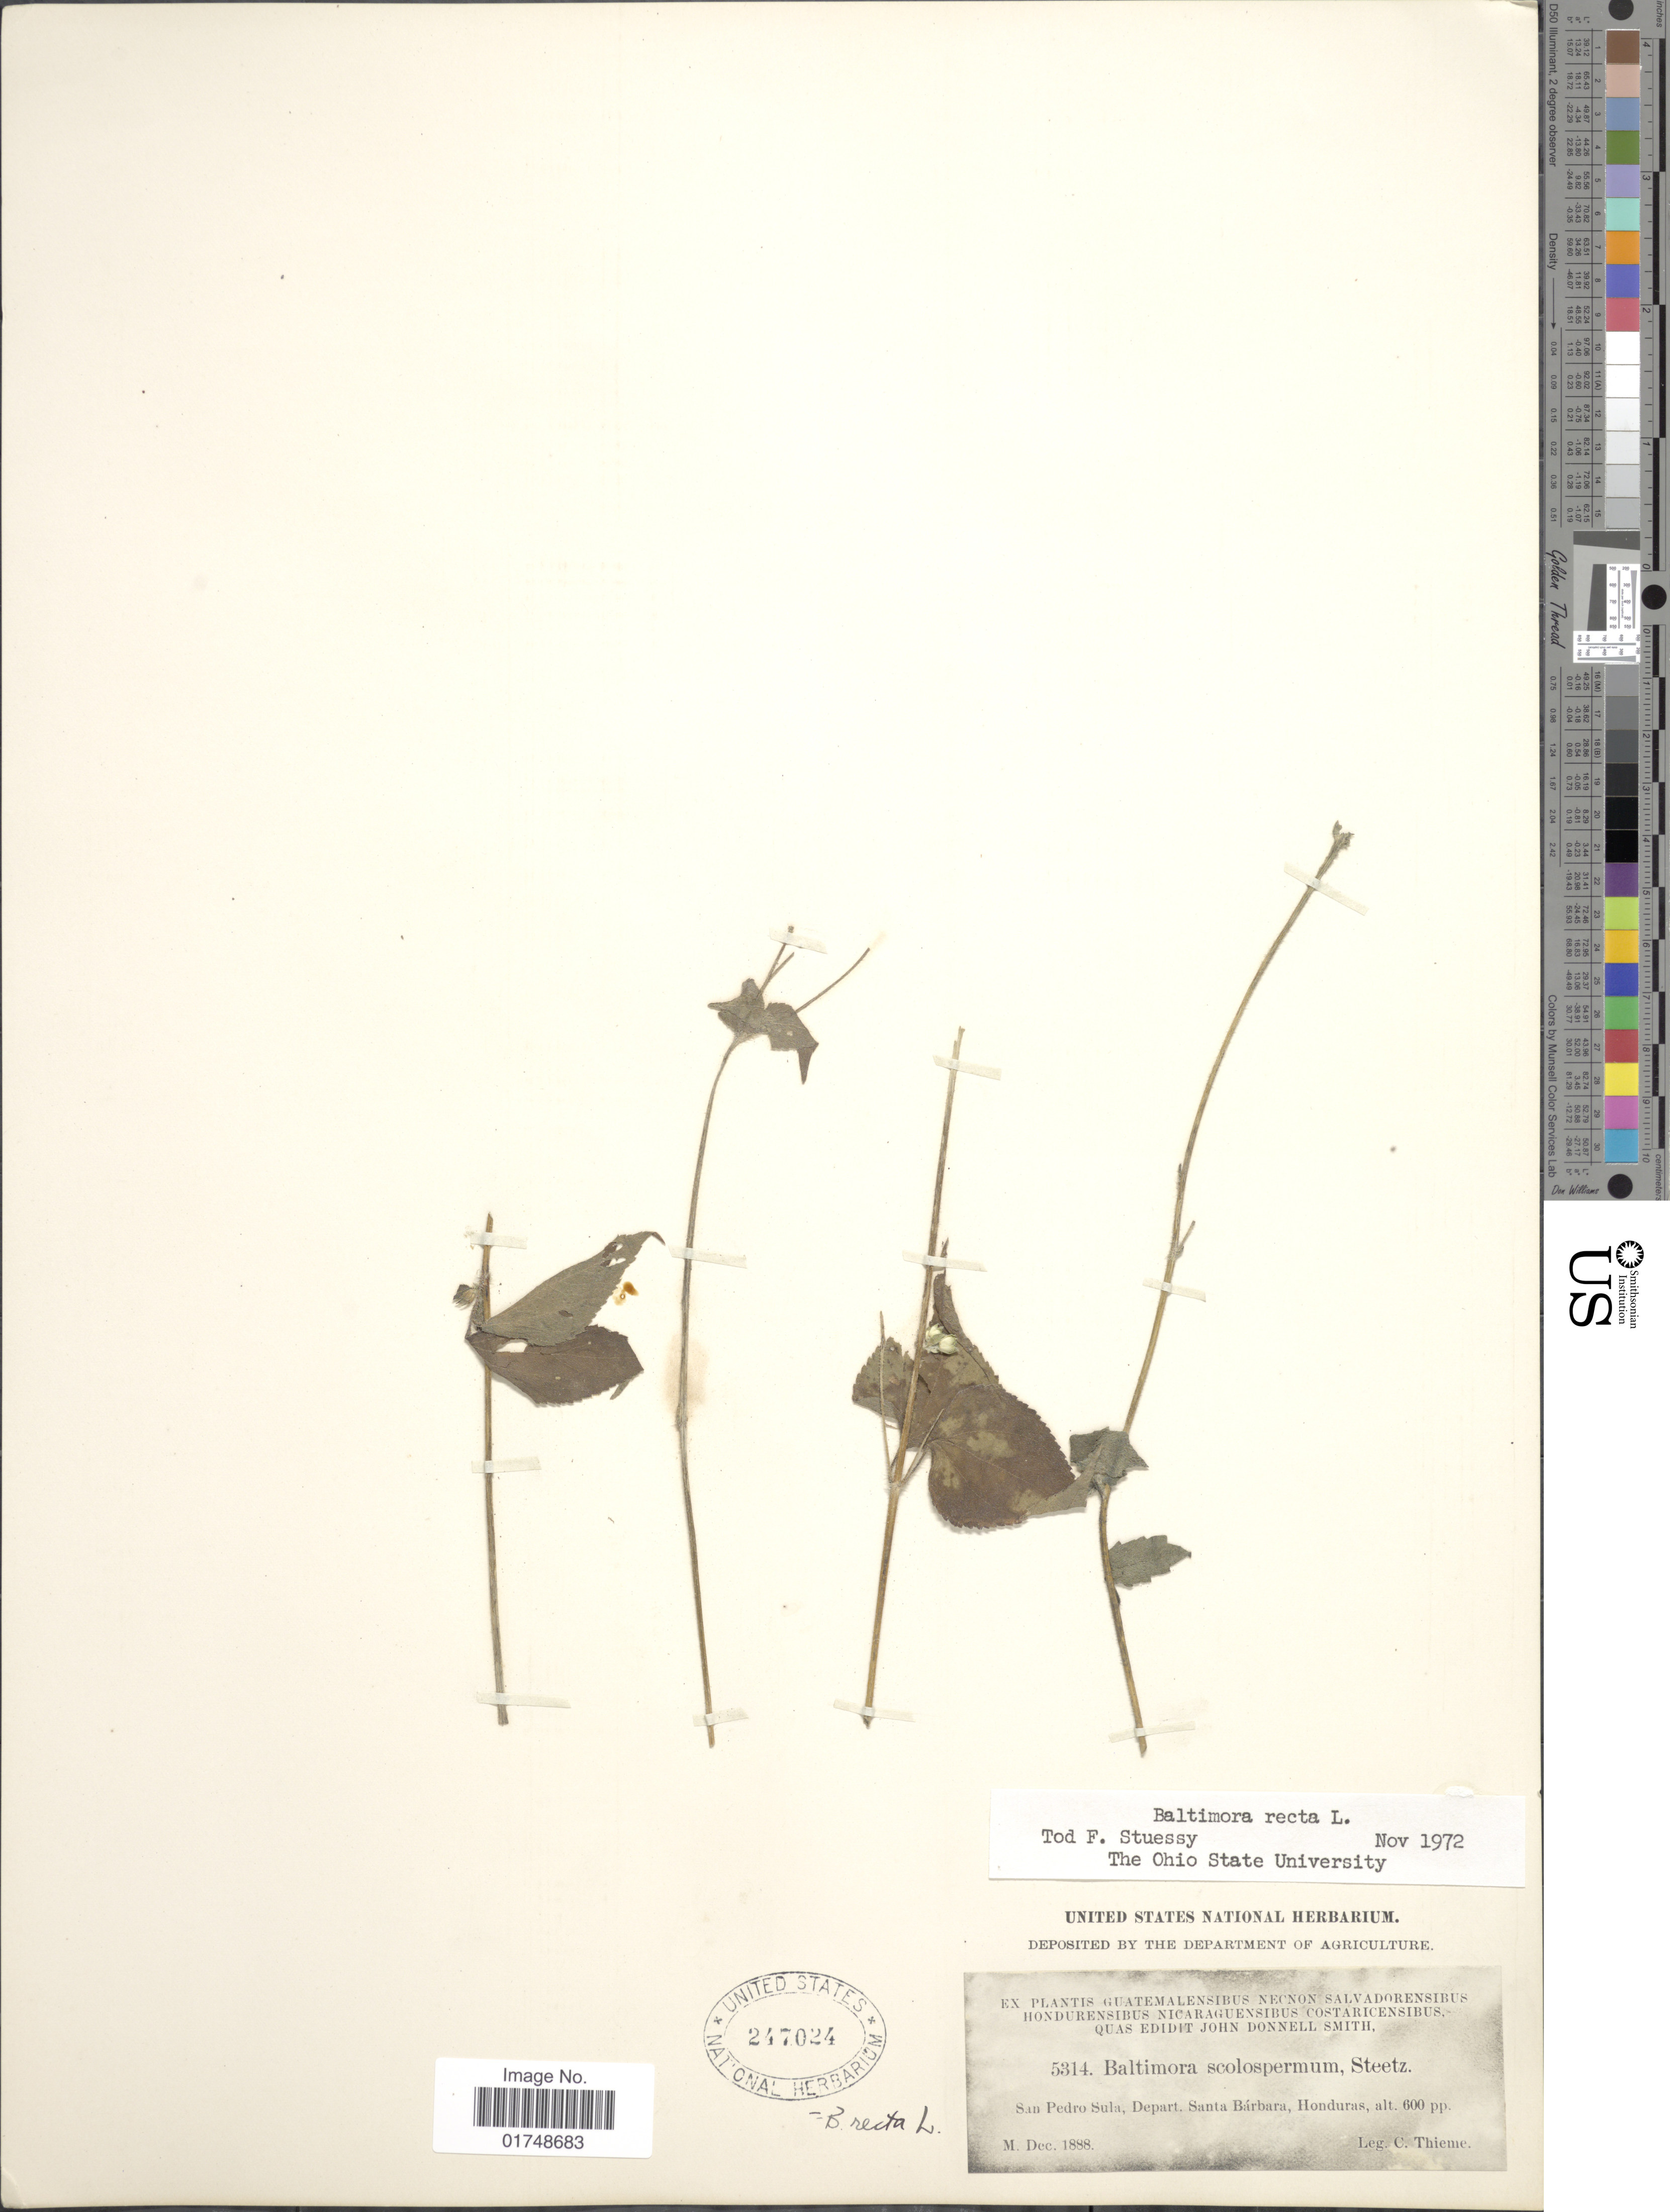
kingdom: Plantae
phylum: Tracheophyta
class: Magnoliopsida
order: Asterales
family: Asteraceae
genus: Baltimora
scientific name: Baltimora recta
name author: L.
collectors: C. Thieme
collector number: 5314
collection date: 1888-12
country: Honduras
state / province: Santa Bárbara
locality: San Pedro Sula, Depart. Santa Barbara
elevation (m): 183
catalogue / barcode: US 247024